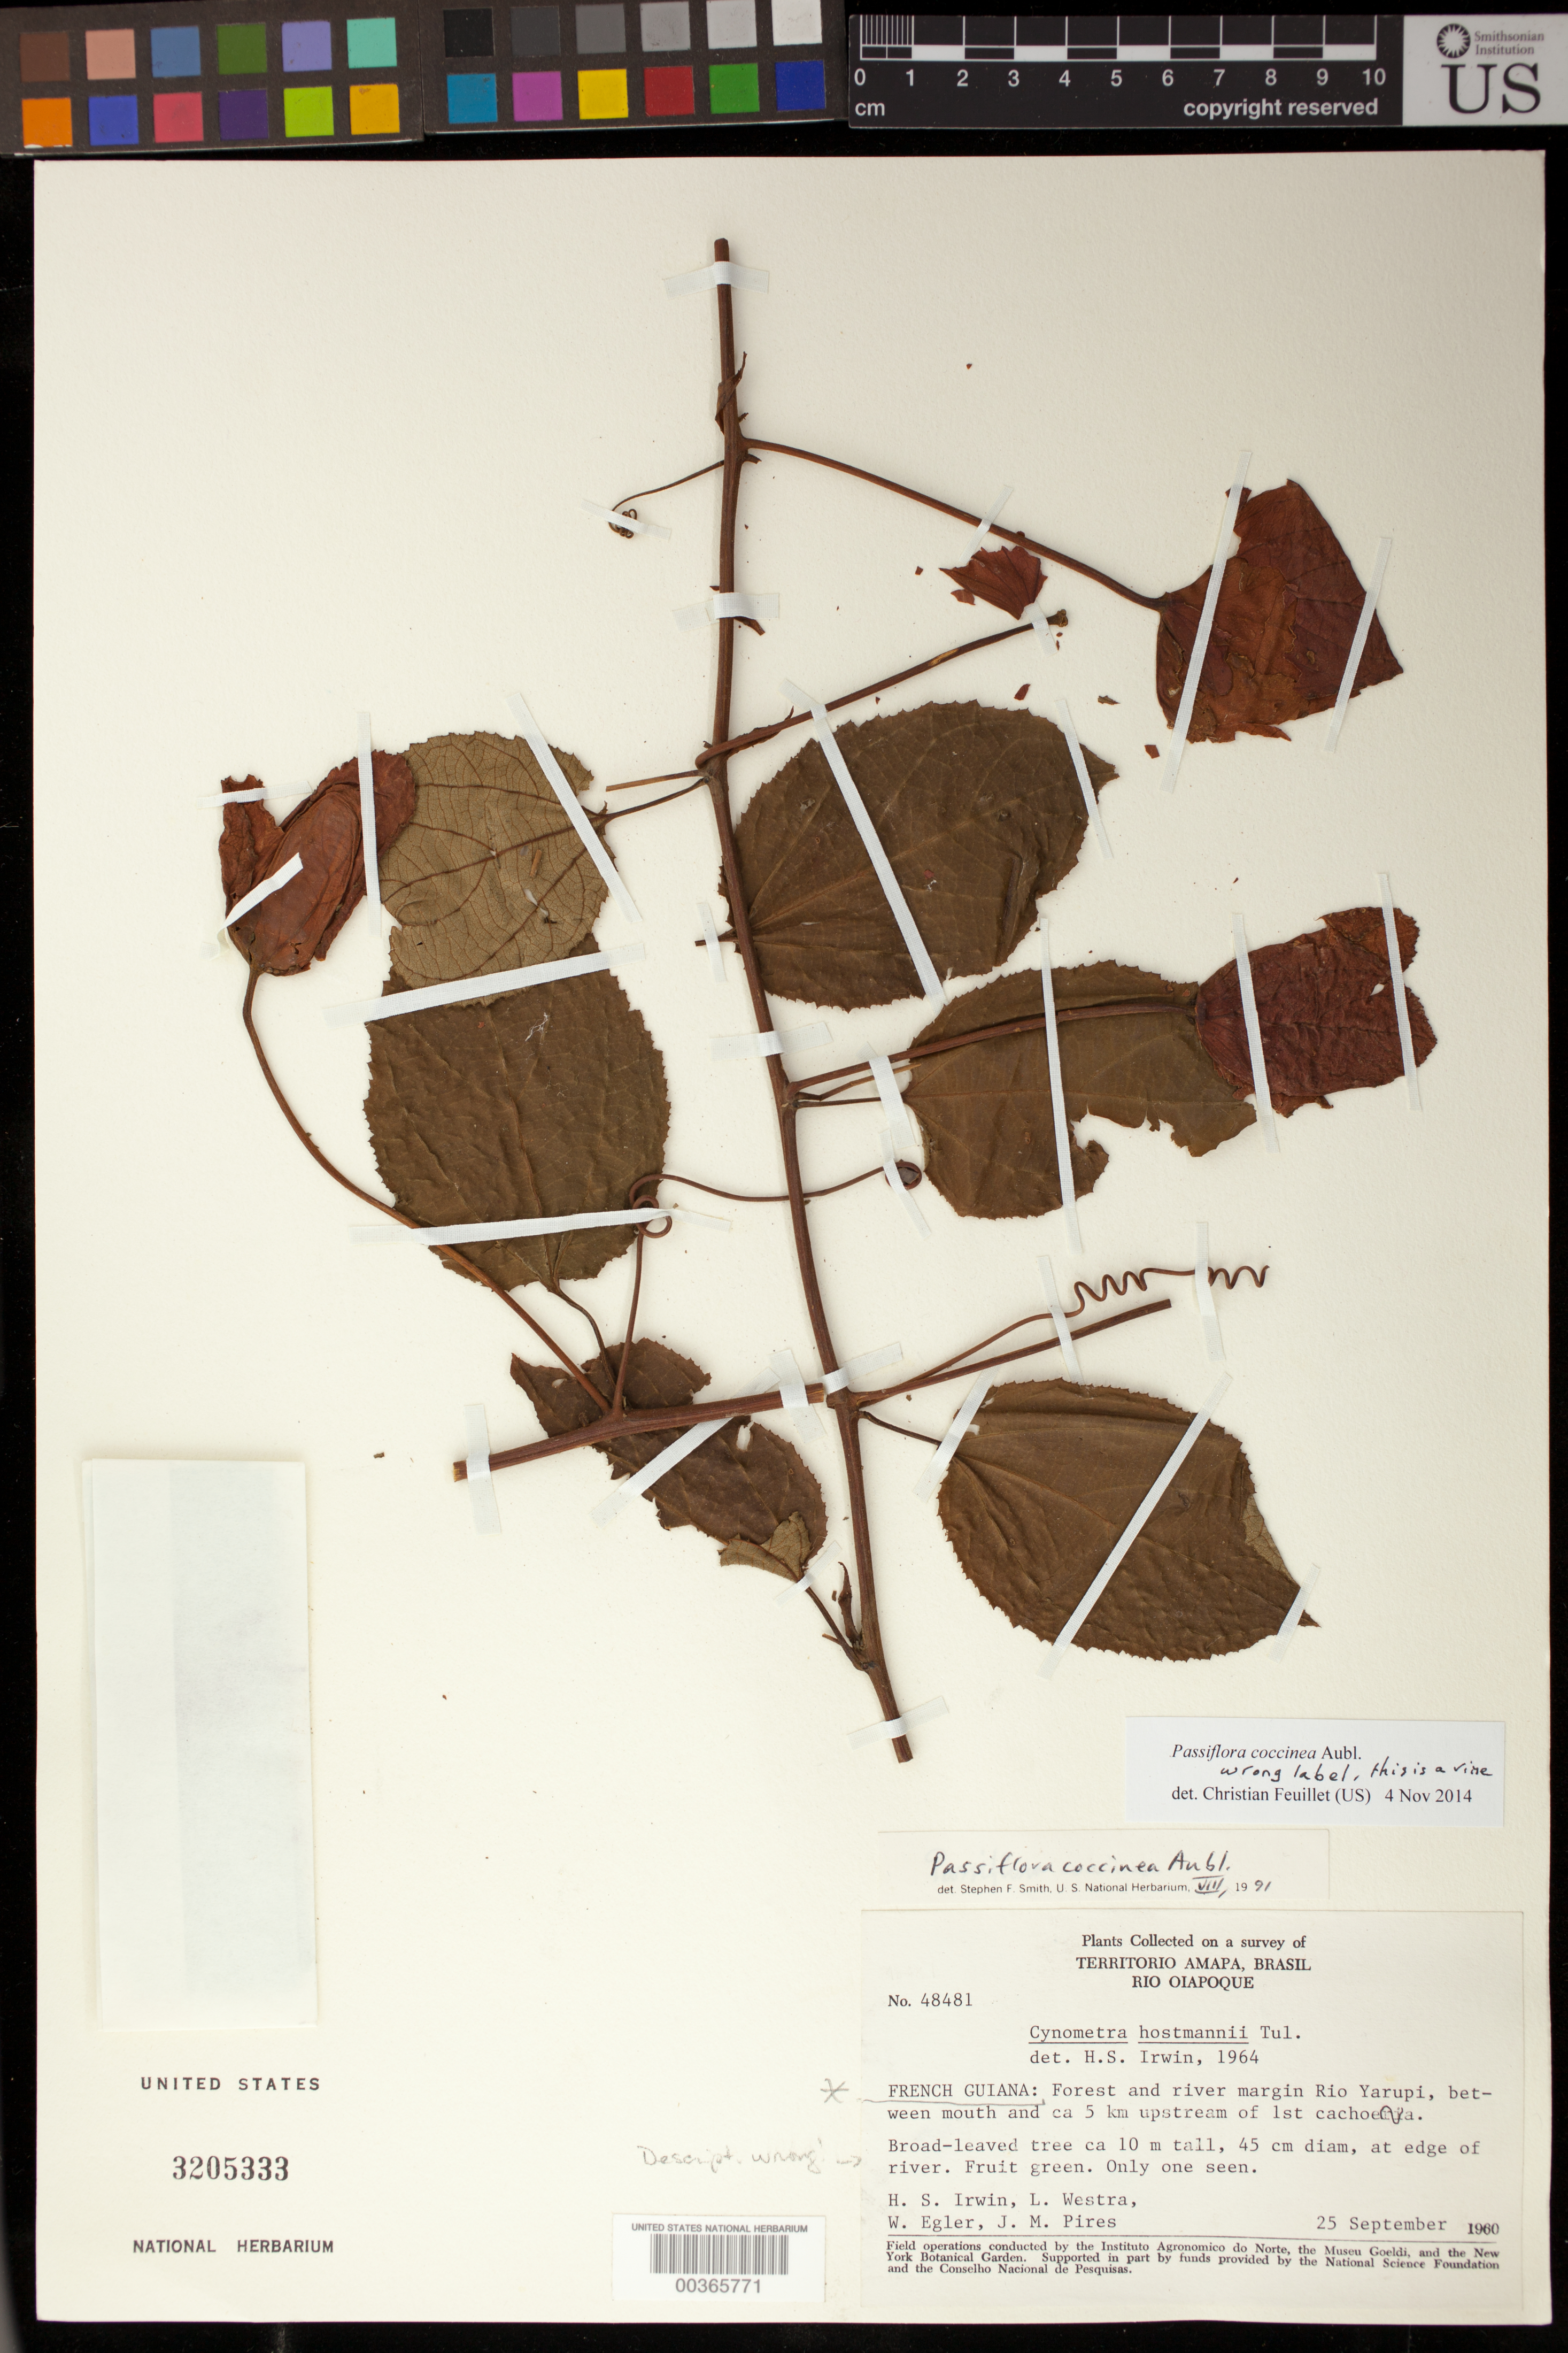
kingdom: Plantae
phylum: Tracheophyta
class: Magnoliopsida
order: Malpighiales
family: Passifloraceae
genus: Passiflora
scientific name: Passiflora coccinea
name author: Aubl.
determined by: Feuillet, C.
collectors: H. Irwin, L. Y. T. Westra, W. A. Egler & J. M. Pires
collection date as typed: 25 Sep 1960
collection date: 1960-09-25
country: French Guiana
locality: Rio yarupi, between mouth and ca 5 km upstream of 1st cachoeira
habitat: Forest and river margin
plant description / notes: Wrong specimen label mounted on this sheet. Did not include coll number (Irwin 48481) in EMu record as a result. Collection event data may also be wrong as a result of this label error.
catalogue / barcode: US 3205333